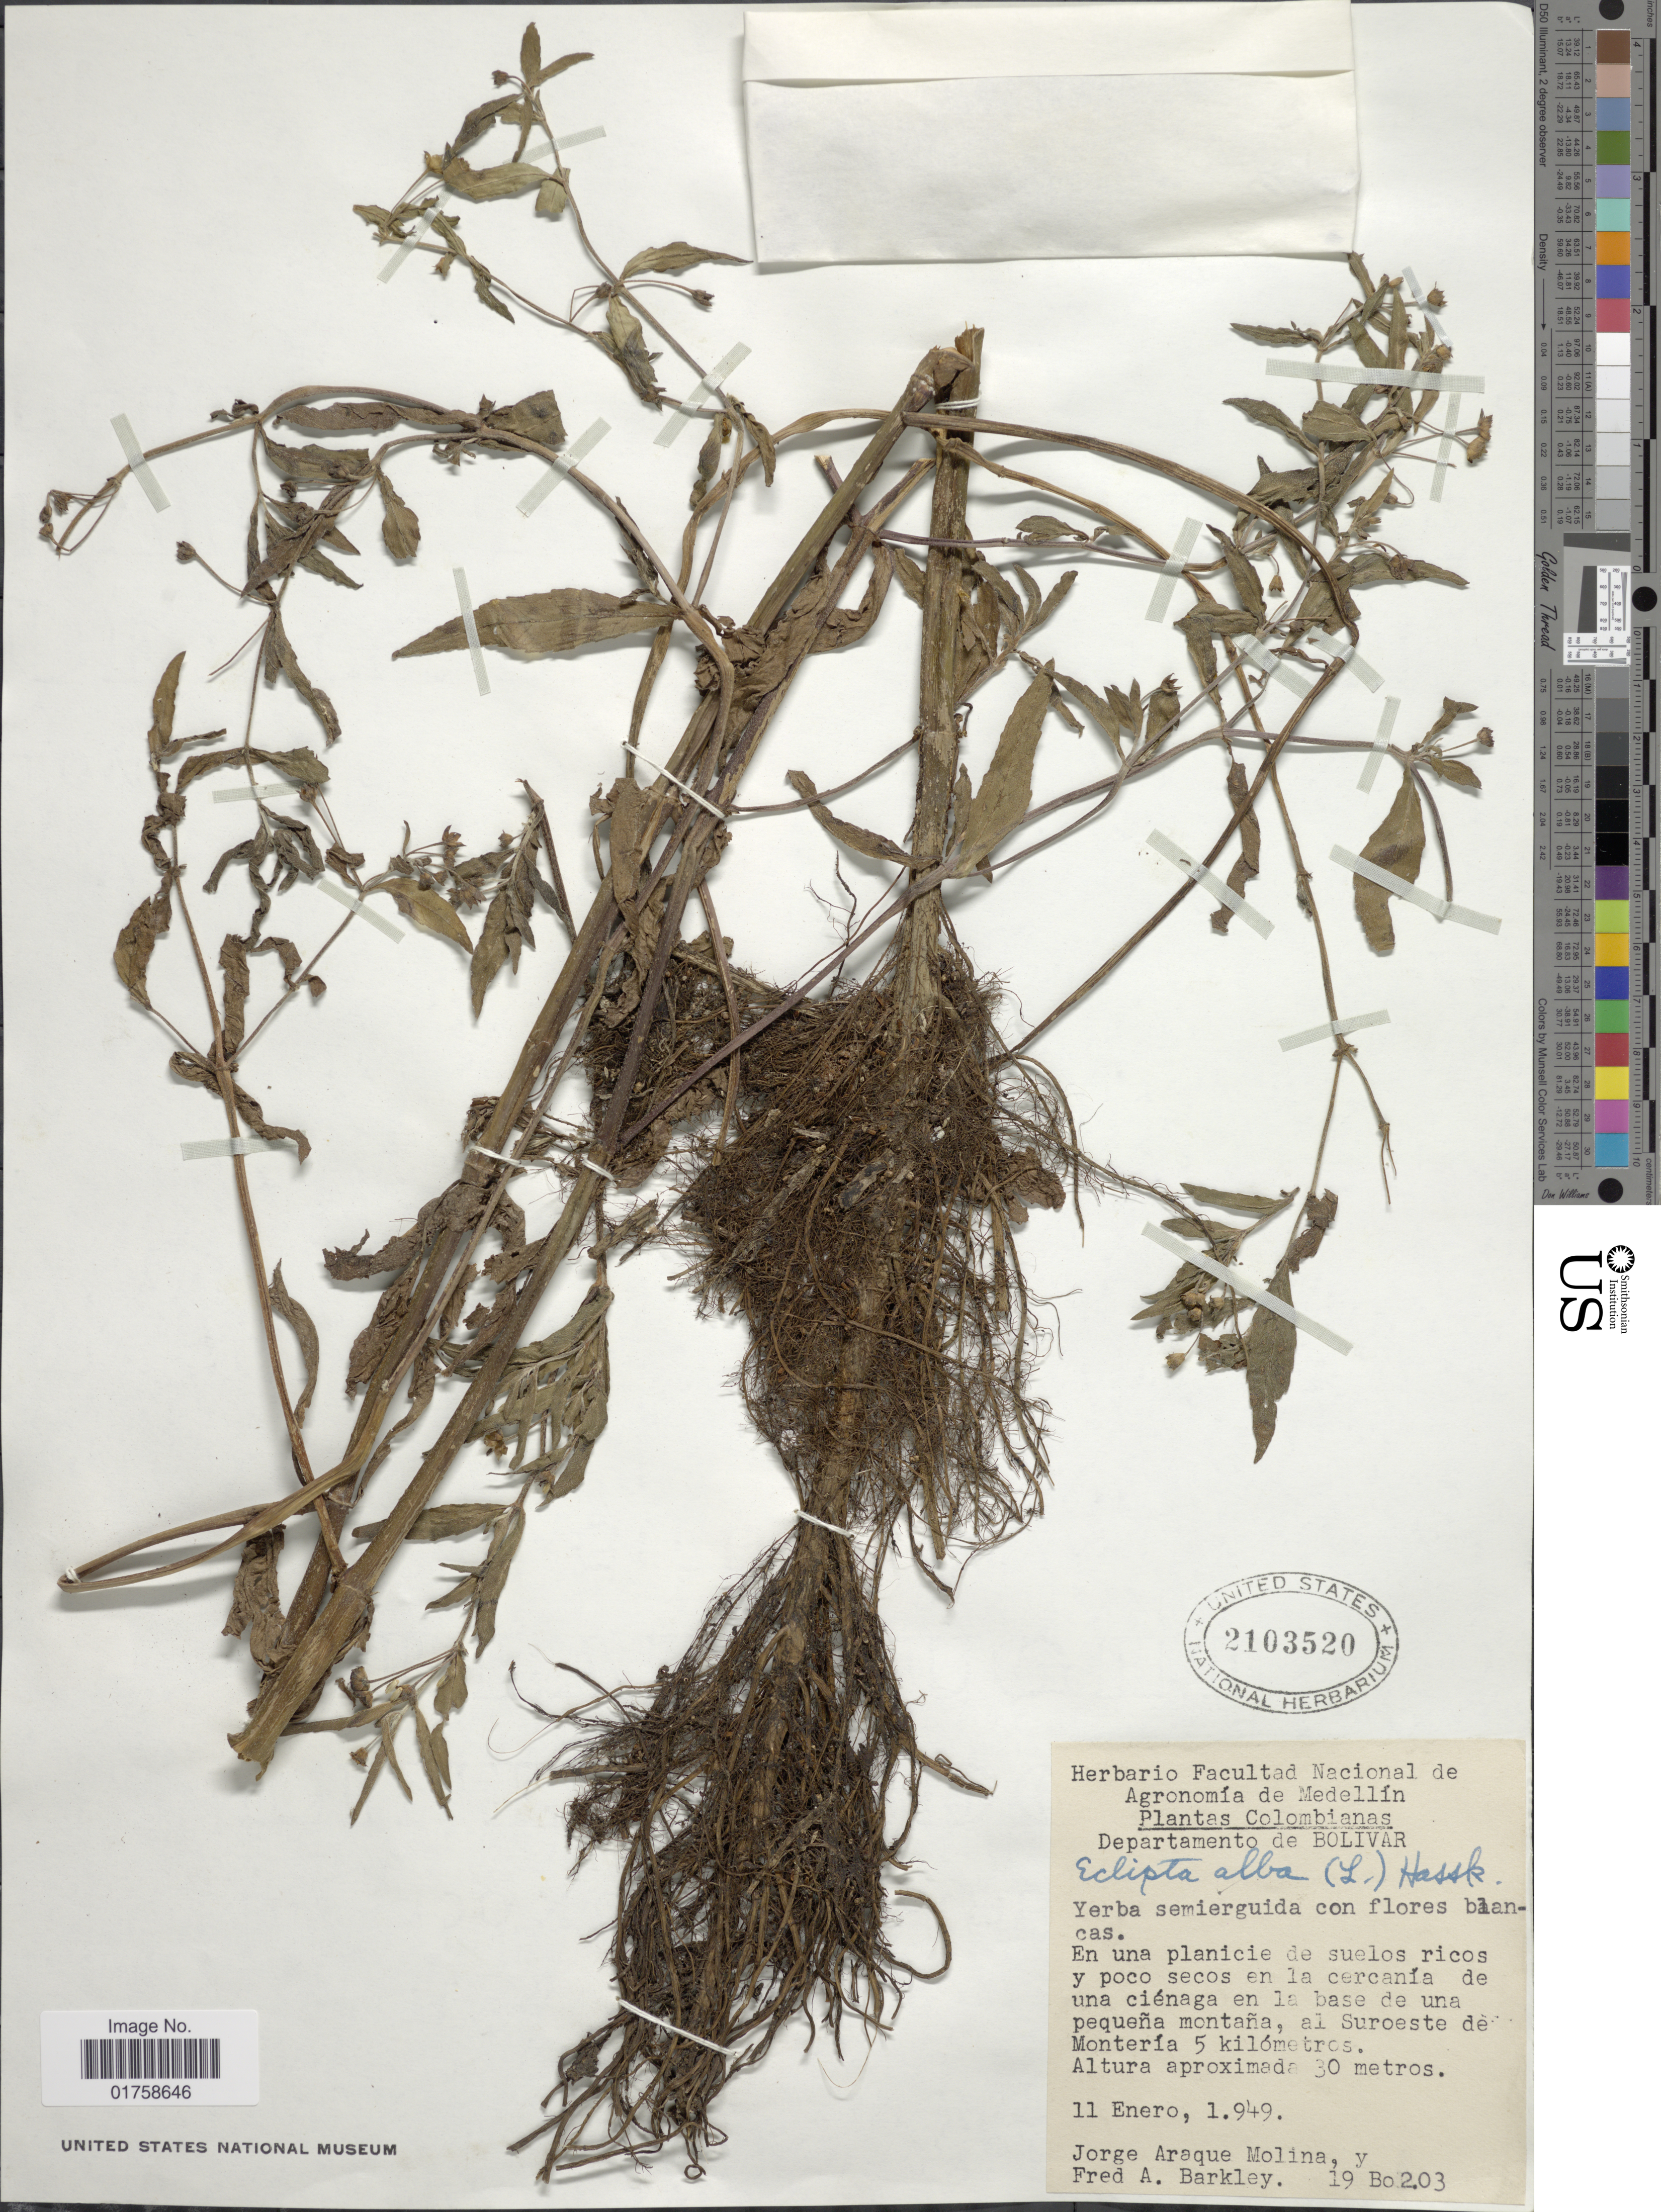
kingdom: Plantae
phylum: Tracheophyta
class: Magnoliopsida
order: Asterales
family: Asteraceae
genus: Eclipta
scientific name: Eclipta alba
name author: (L.) Hassk.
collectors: J. Araque Molina & F. A. Barkley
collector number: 19Bo203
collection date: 1949-01-11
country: Colombia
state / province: Bolívar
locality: Colombianas. Departamento de Bolívar. En una planicie de suelos rocos y poco secos en la cercania de una cienaga en la base de una pequeña montaña, al Suroeste de Monteria 5 kilometros.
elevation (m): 30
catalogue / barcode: US 2103520